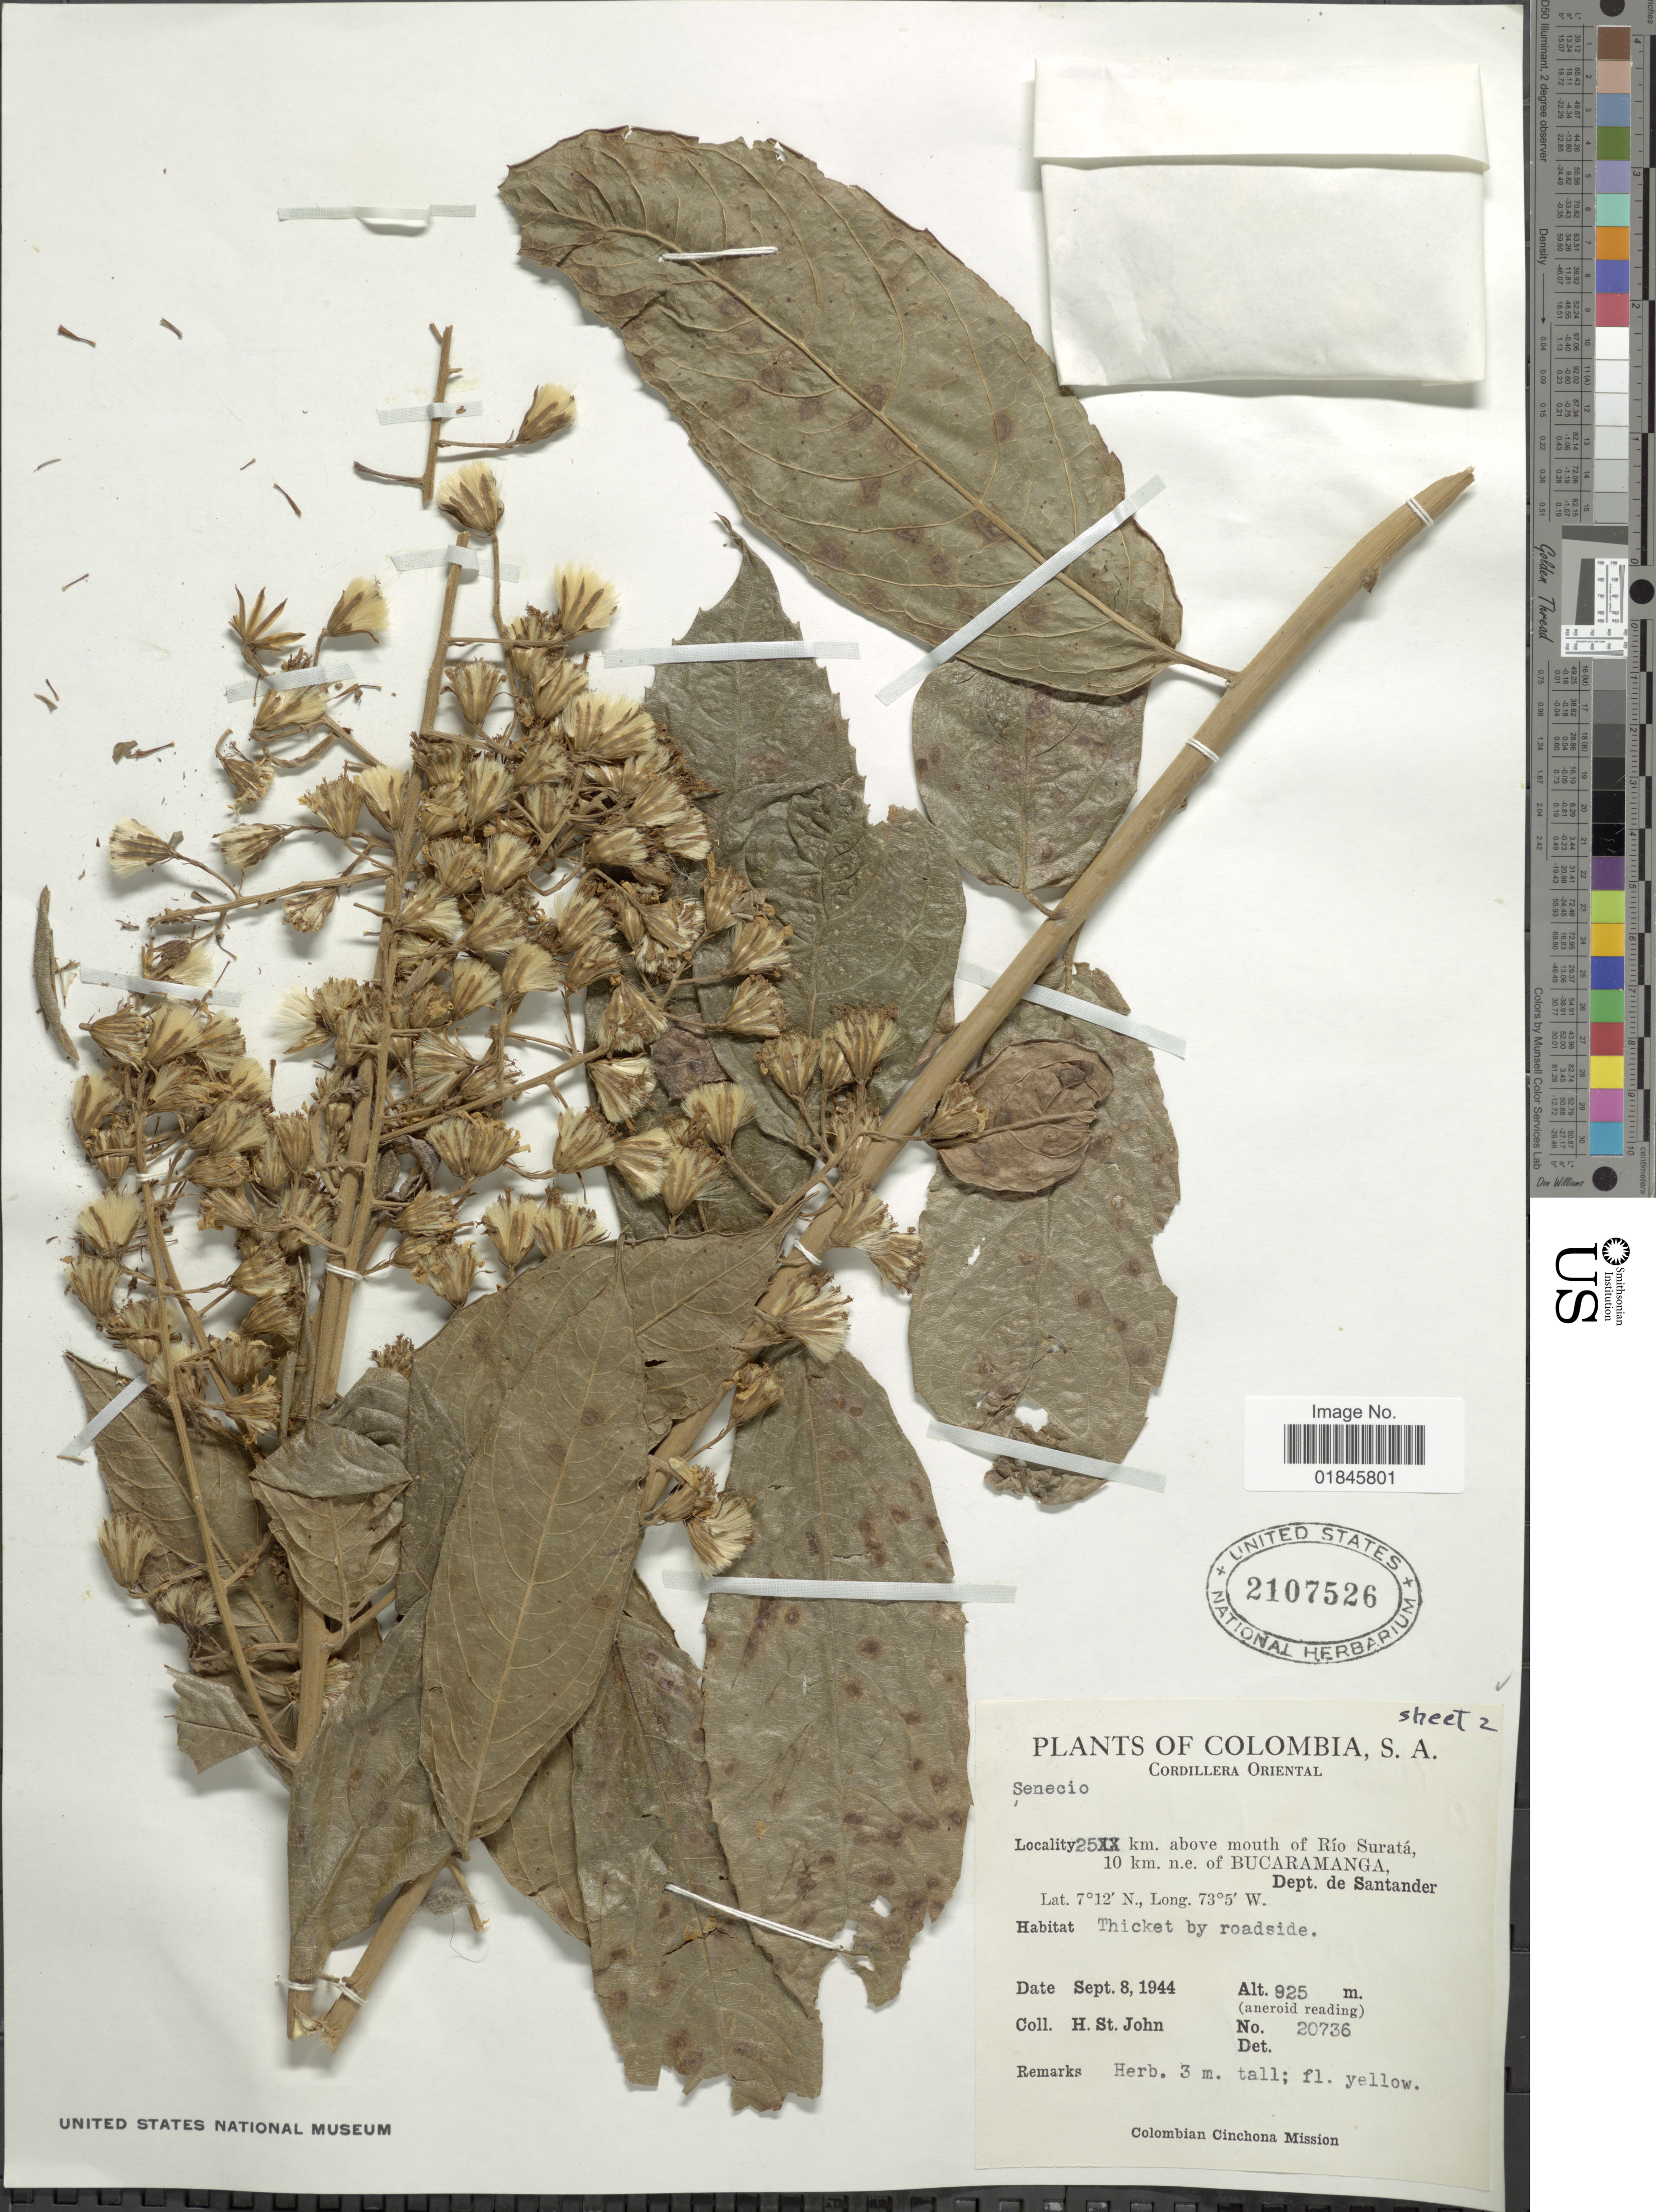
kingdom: Plantae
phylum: Tracheophyta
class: Magnoliopsida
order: Asterales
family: Asteraceae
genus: Pentacalia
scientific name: Pentacalia reflexa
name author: (Kunth) Cuatrec.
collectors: H. St. John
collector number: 20736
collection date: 1944-09-08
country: Colombia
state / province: Santander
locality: Cordillera Oriental. 25 km. above mouth of Río Suratá, 10 km. n.e. of Bucaramanga, Dept. de Santander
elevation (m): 925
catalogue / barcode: US 2107526